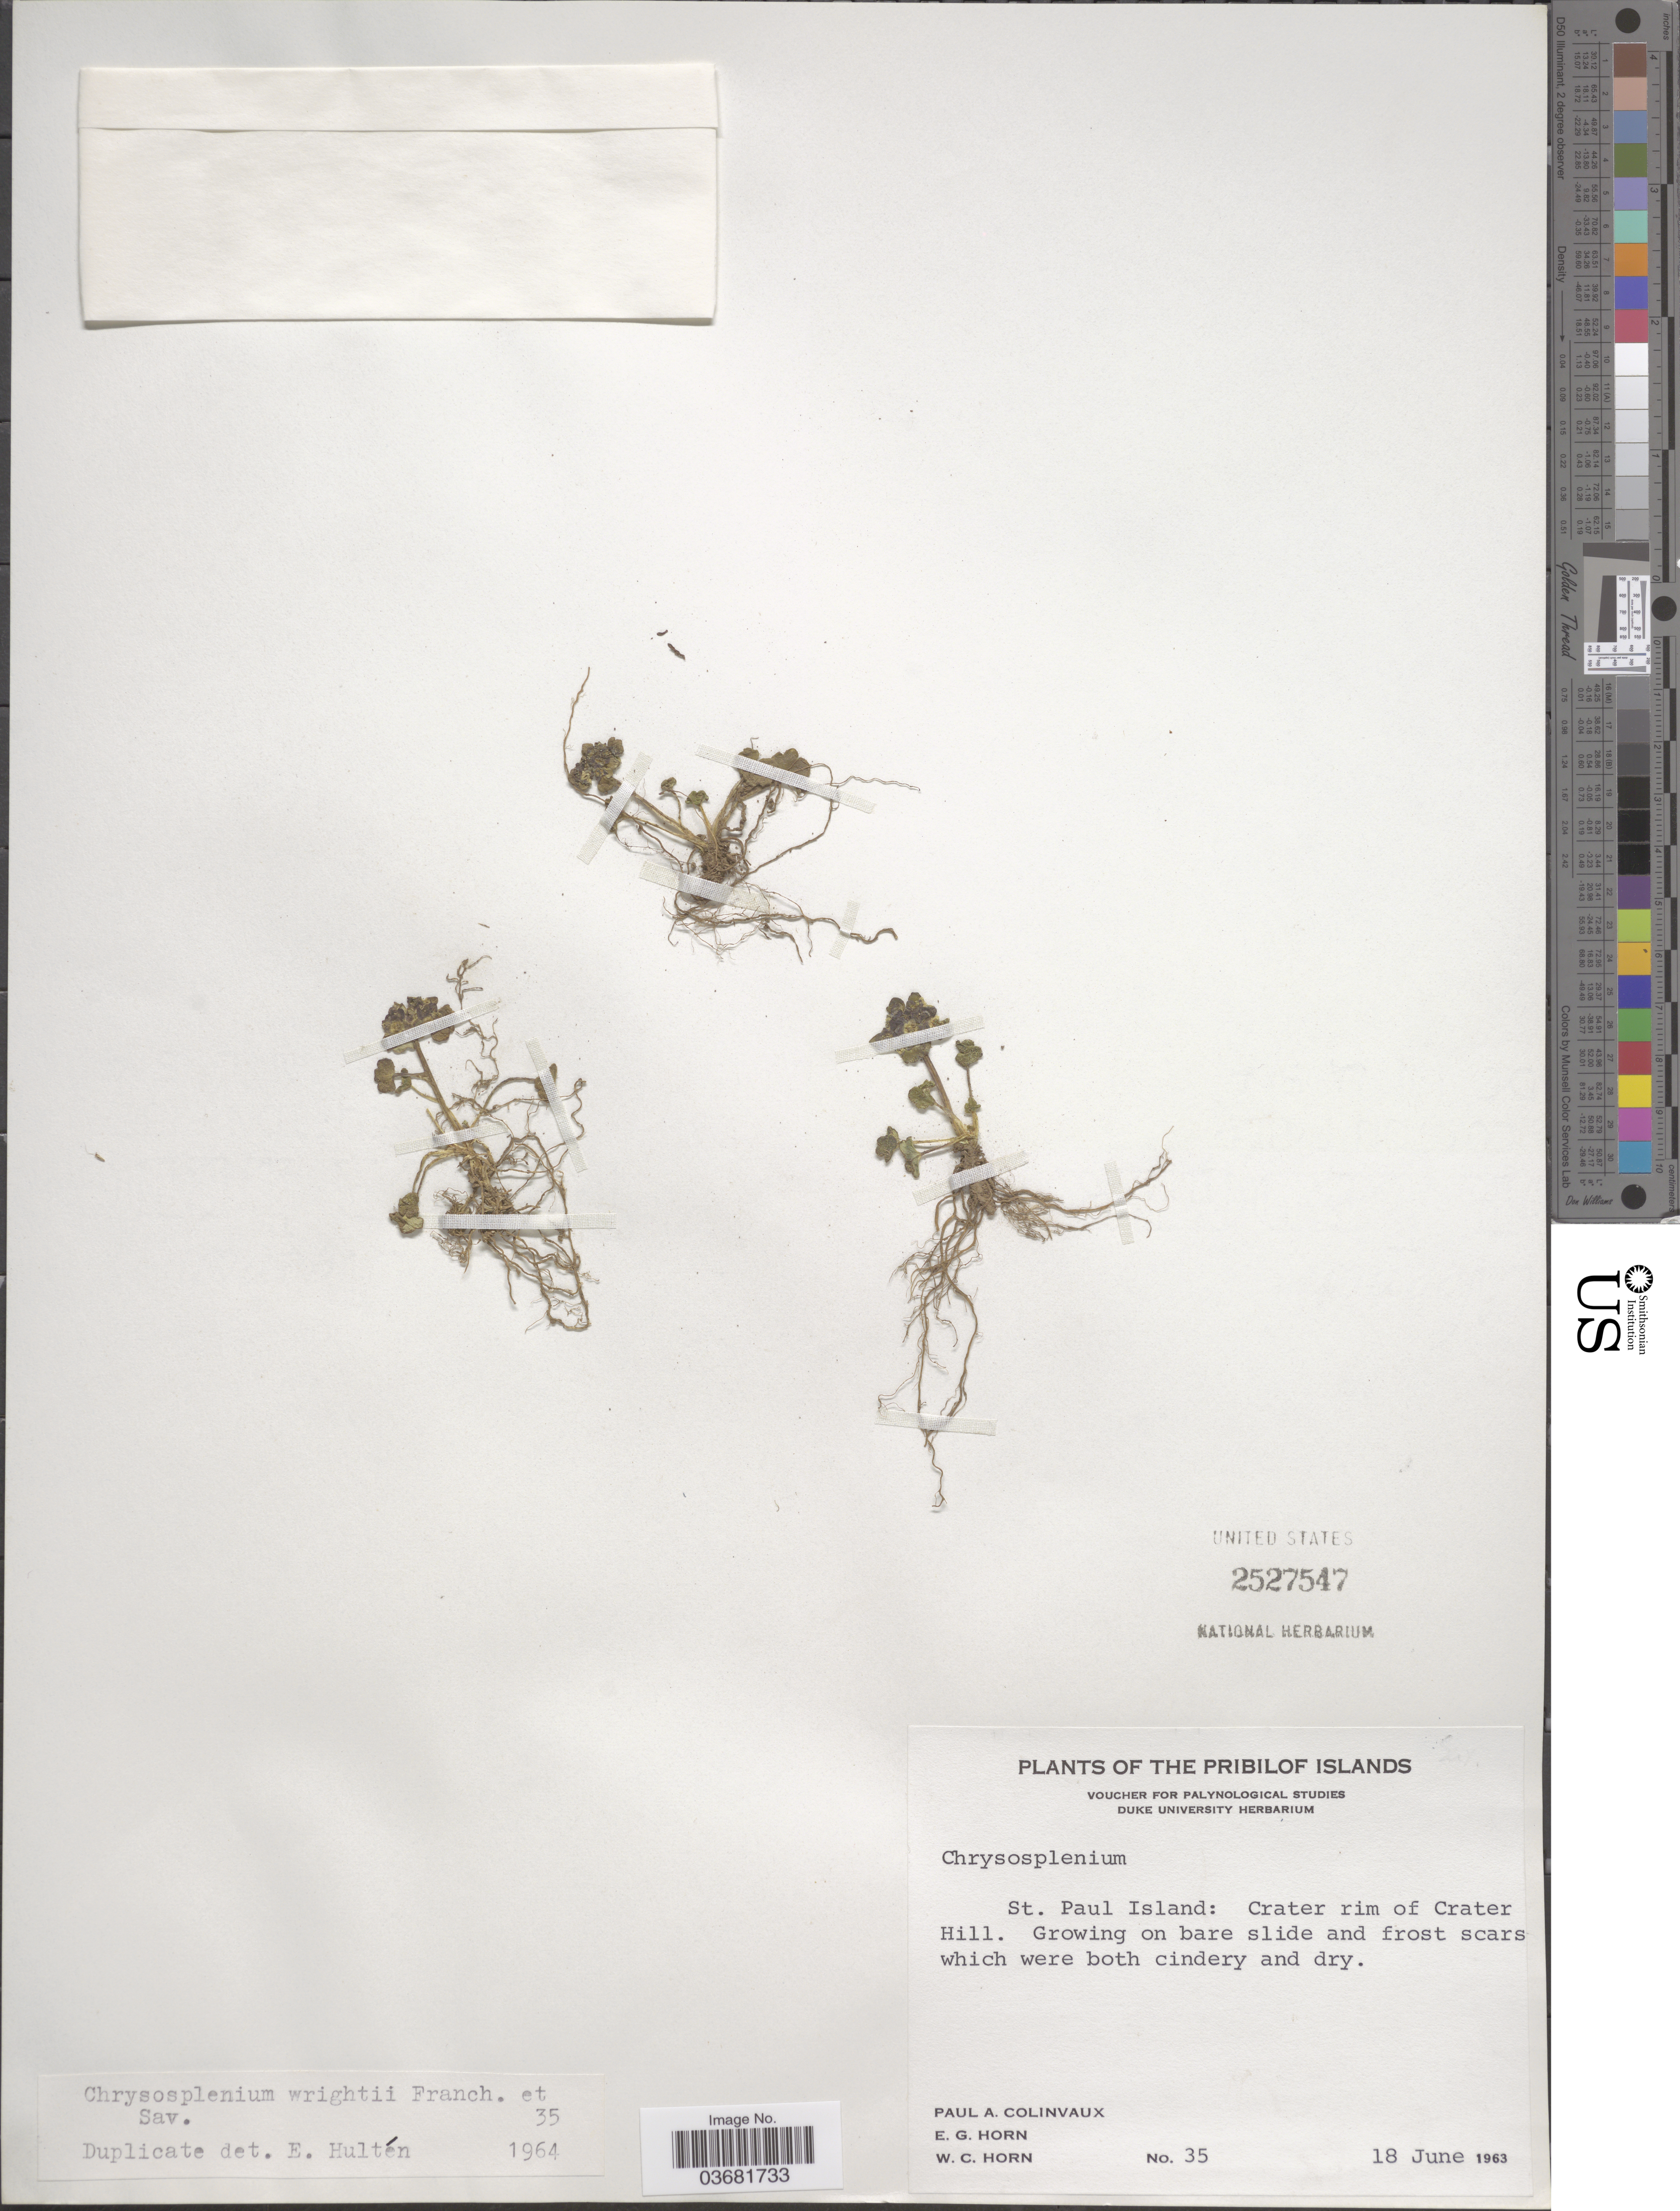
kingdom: Plantae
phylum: Tracheophyta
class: Magnoliopsida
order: Saxifragales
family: Saxifragaceae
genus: Chrysosplenium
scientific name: Chrysosplenium wrightii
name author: Franch. & Sav.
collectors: P. Colinvaux, E. Horn & W. Horn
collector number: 35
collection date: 1963-06-18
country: United States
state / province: Alaska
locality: The Pribilof Islands. St. Paul Island: Crater rim of Crater Hill.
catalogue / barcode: US 2527547